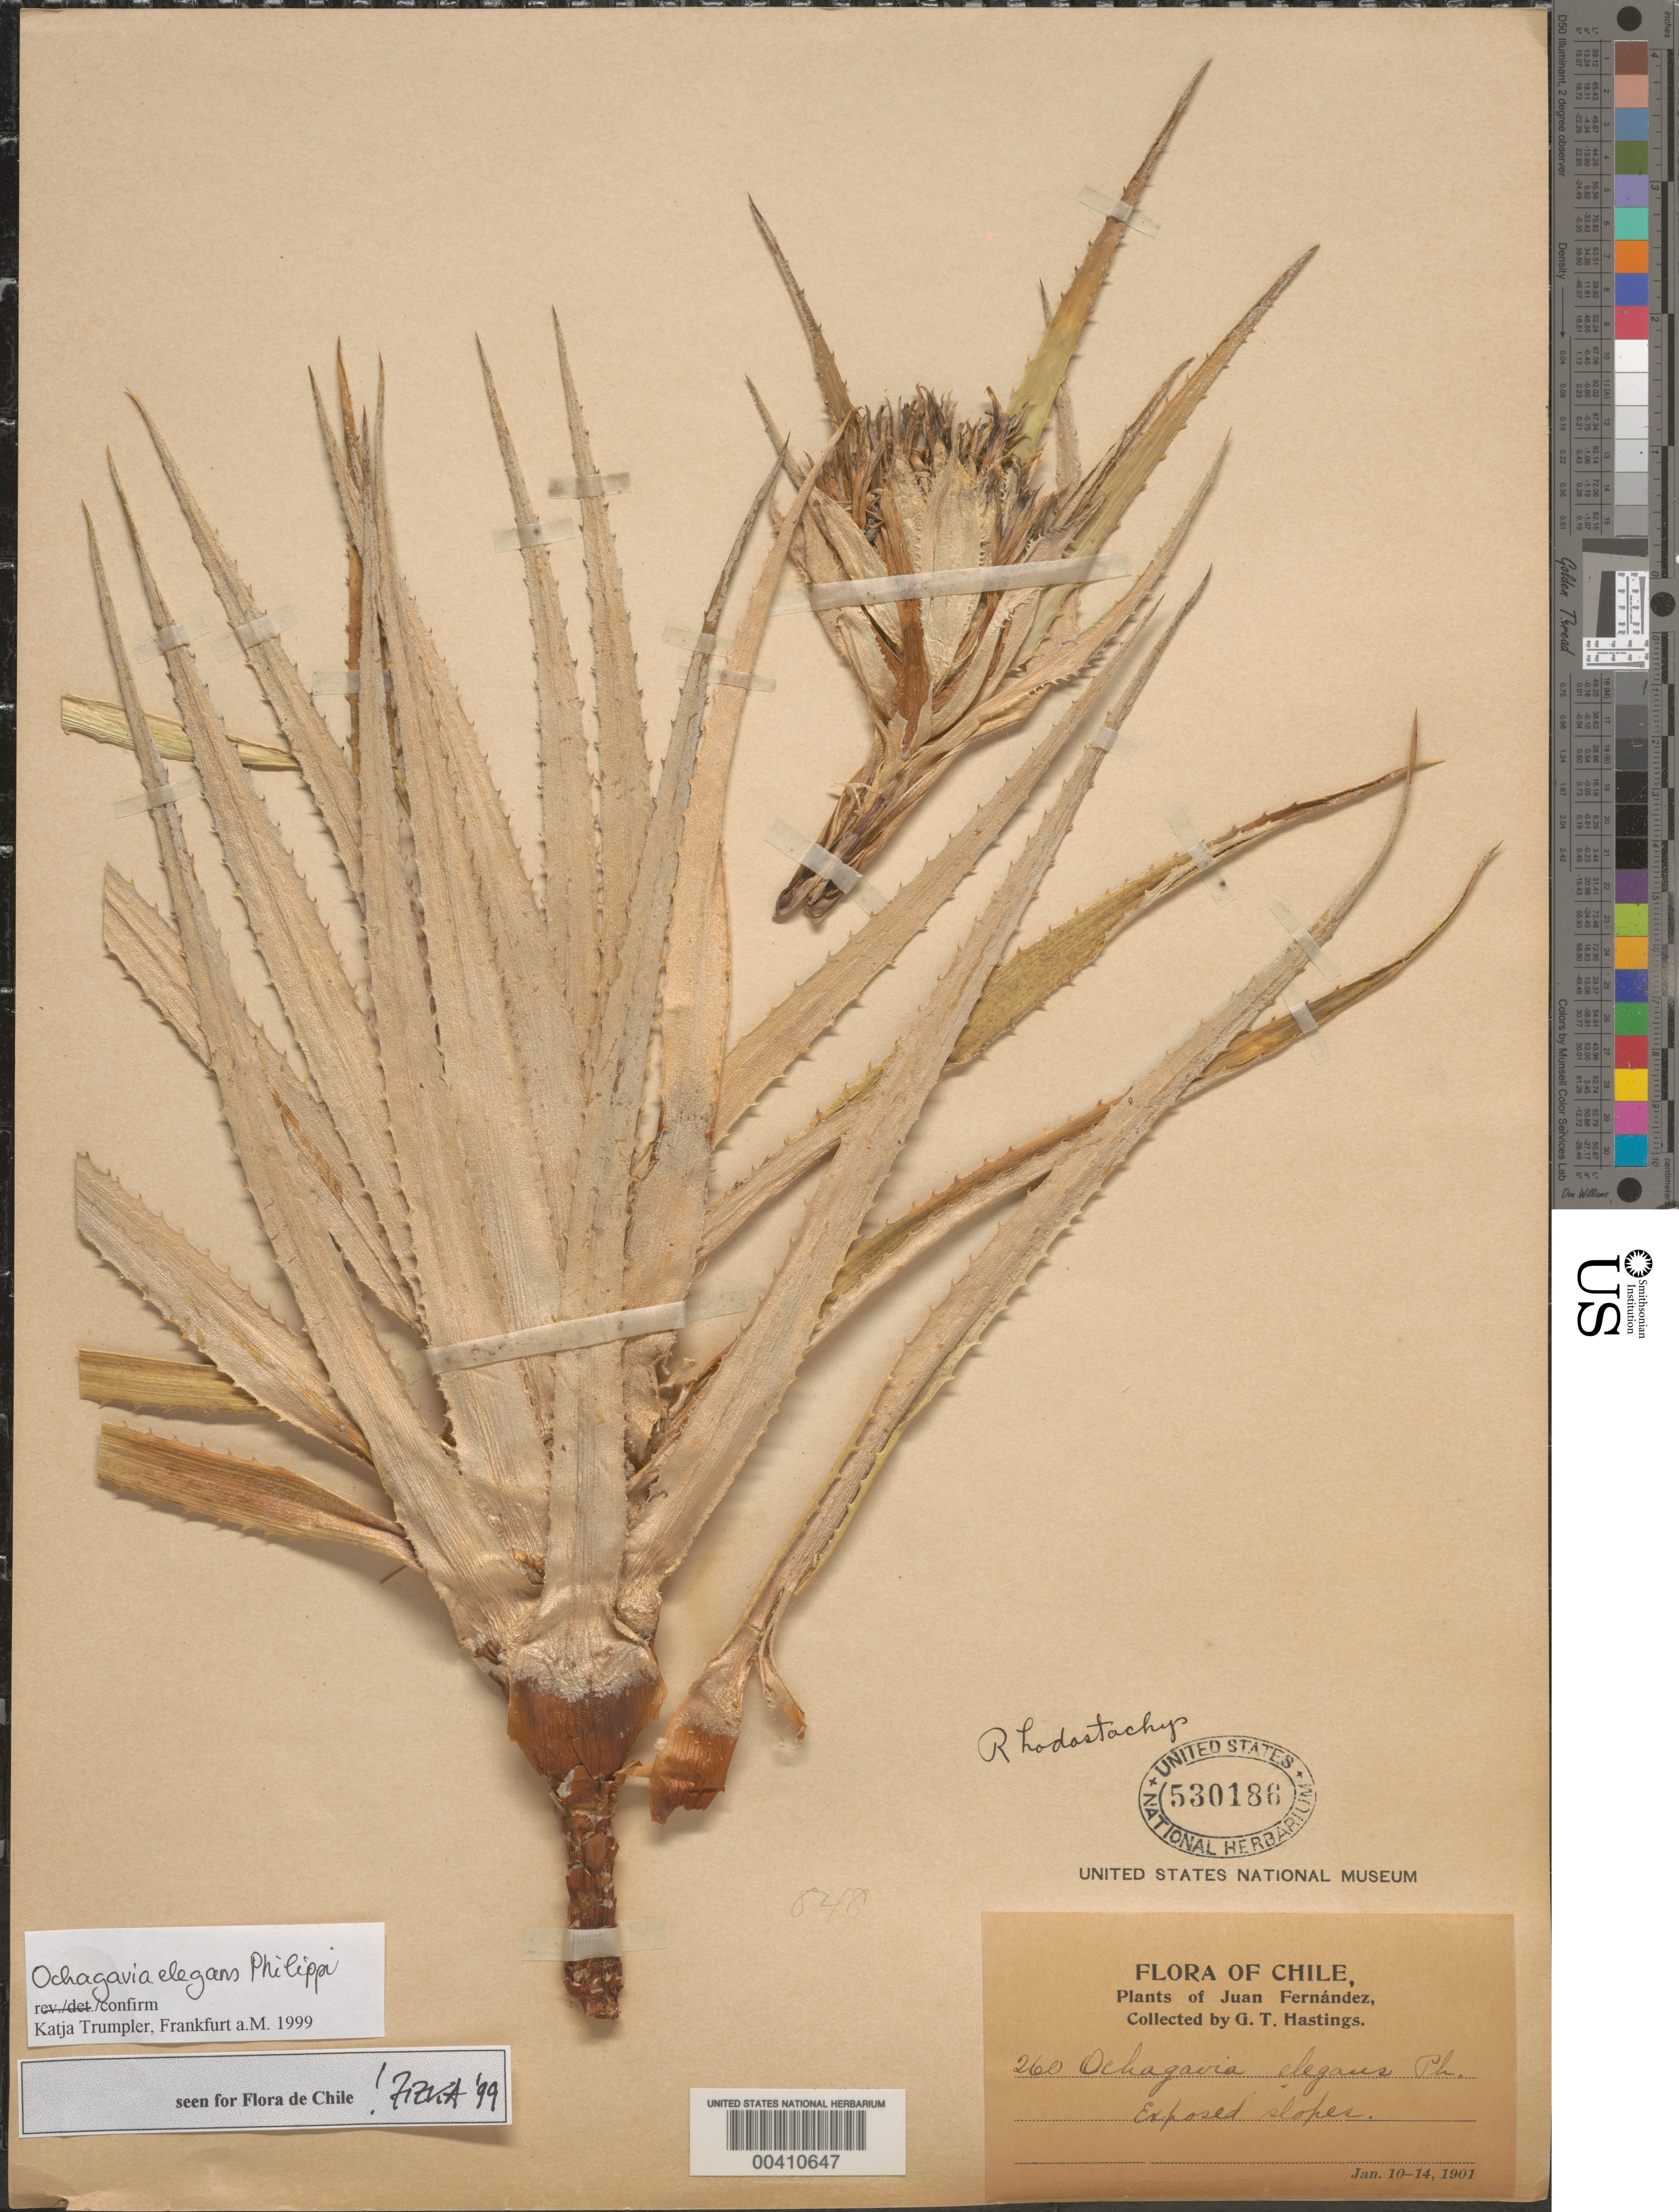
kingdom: Plantae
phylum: Tracheophyta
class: Liliopsida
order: Poales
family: Bromeliaceae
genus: Ochagavia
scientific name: Ochagavia elegans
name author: Phil.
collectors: G. Hastings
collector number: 260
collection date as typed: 10 Jan 1901 to 14 Jan 1901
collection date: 1901-01-10/1901-01-14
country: Chile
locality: Juan fernandez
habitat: Exposed slopes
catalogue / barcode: US 530186